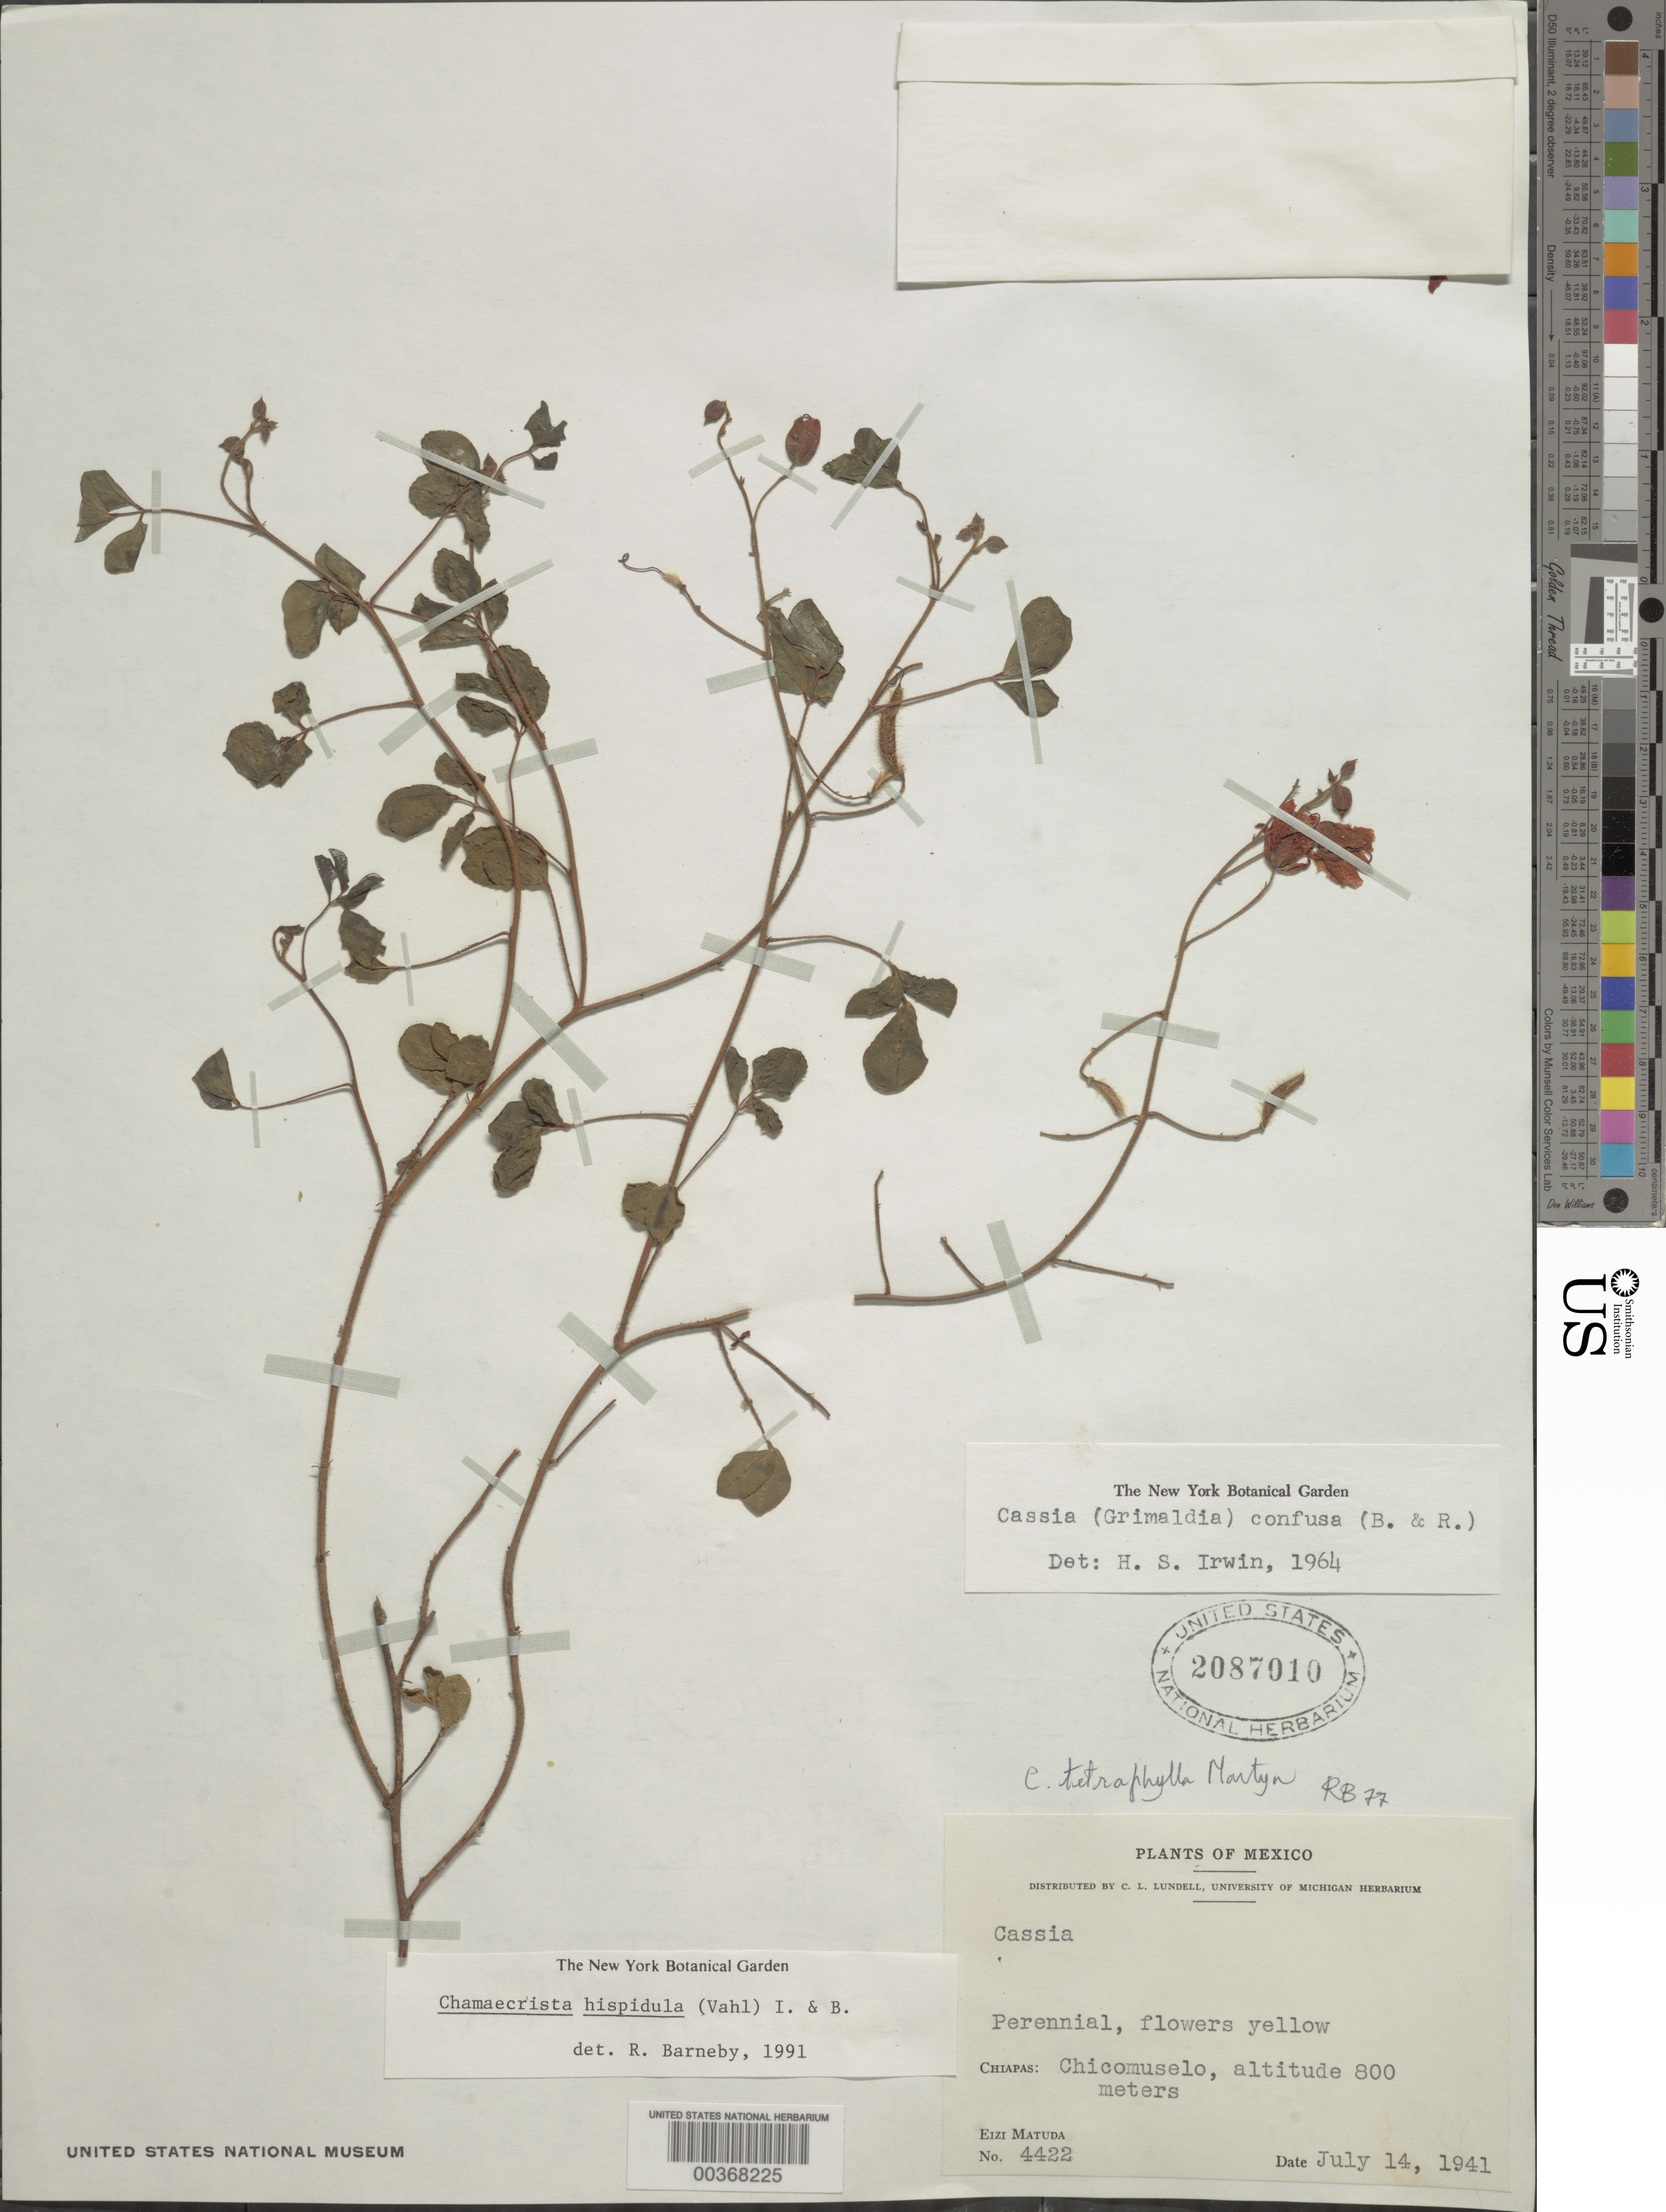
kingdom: Plantae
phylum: Tracheophyta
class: Magnoliopsida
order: Fabales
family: Fabaceae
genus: Chamaecrista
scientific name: Chamaecrista hispidula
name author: (Vahl) H.S. Irwin & Barneby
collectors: E. Matuda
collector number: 4422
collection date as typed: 14 Jul 1941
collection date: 1941-07-14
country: Mexico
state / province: Chiapas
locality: Chicomuselo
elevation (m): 800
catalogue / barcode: US 2087010